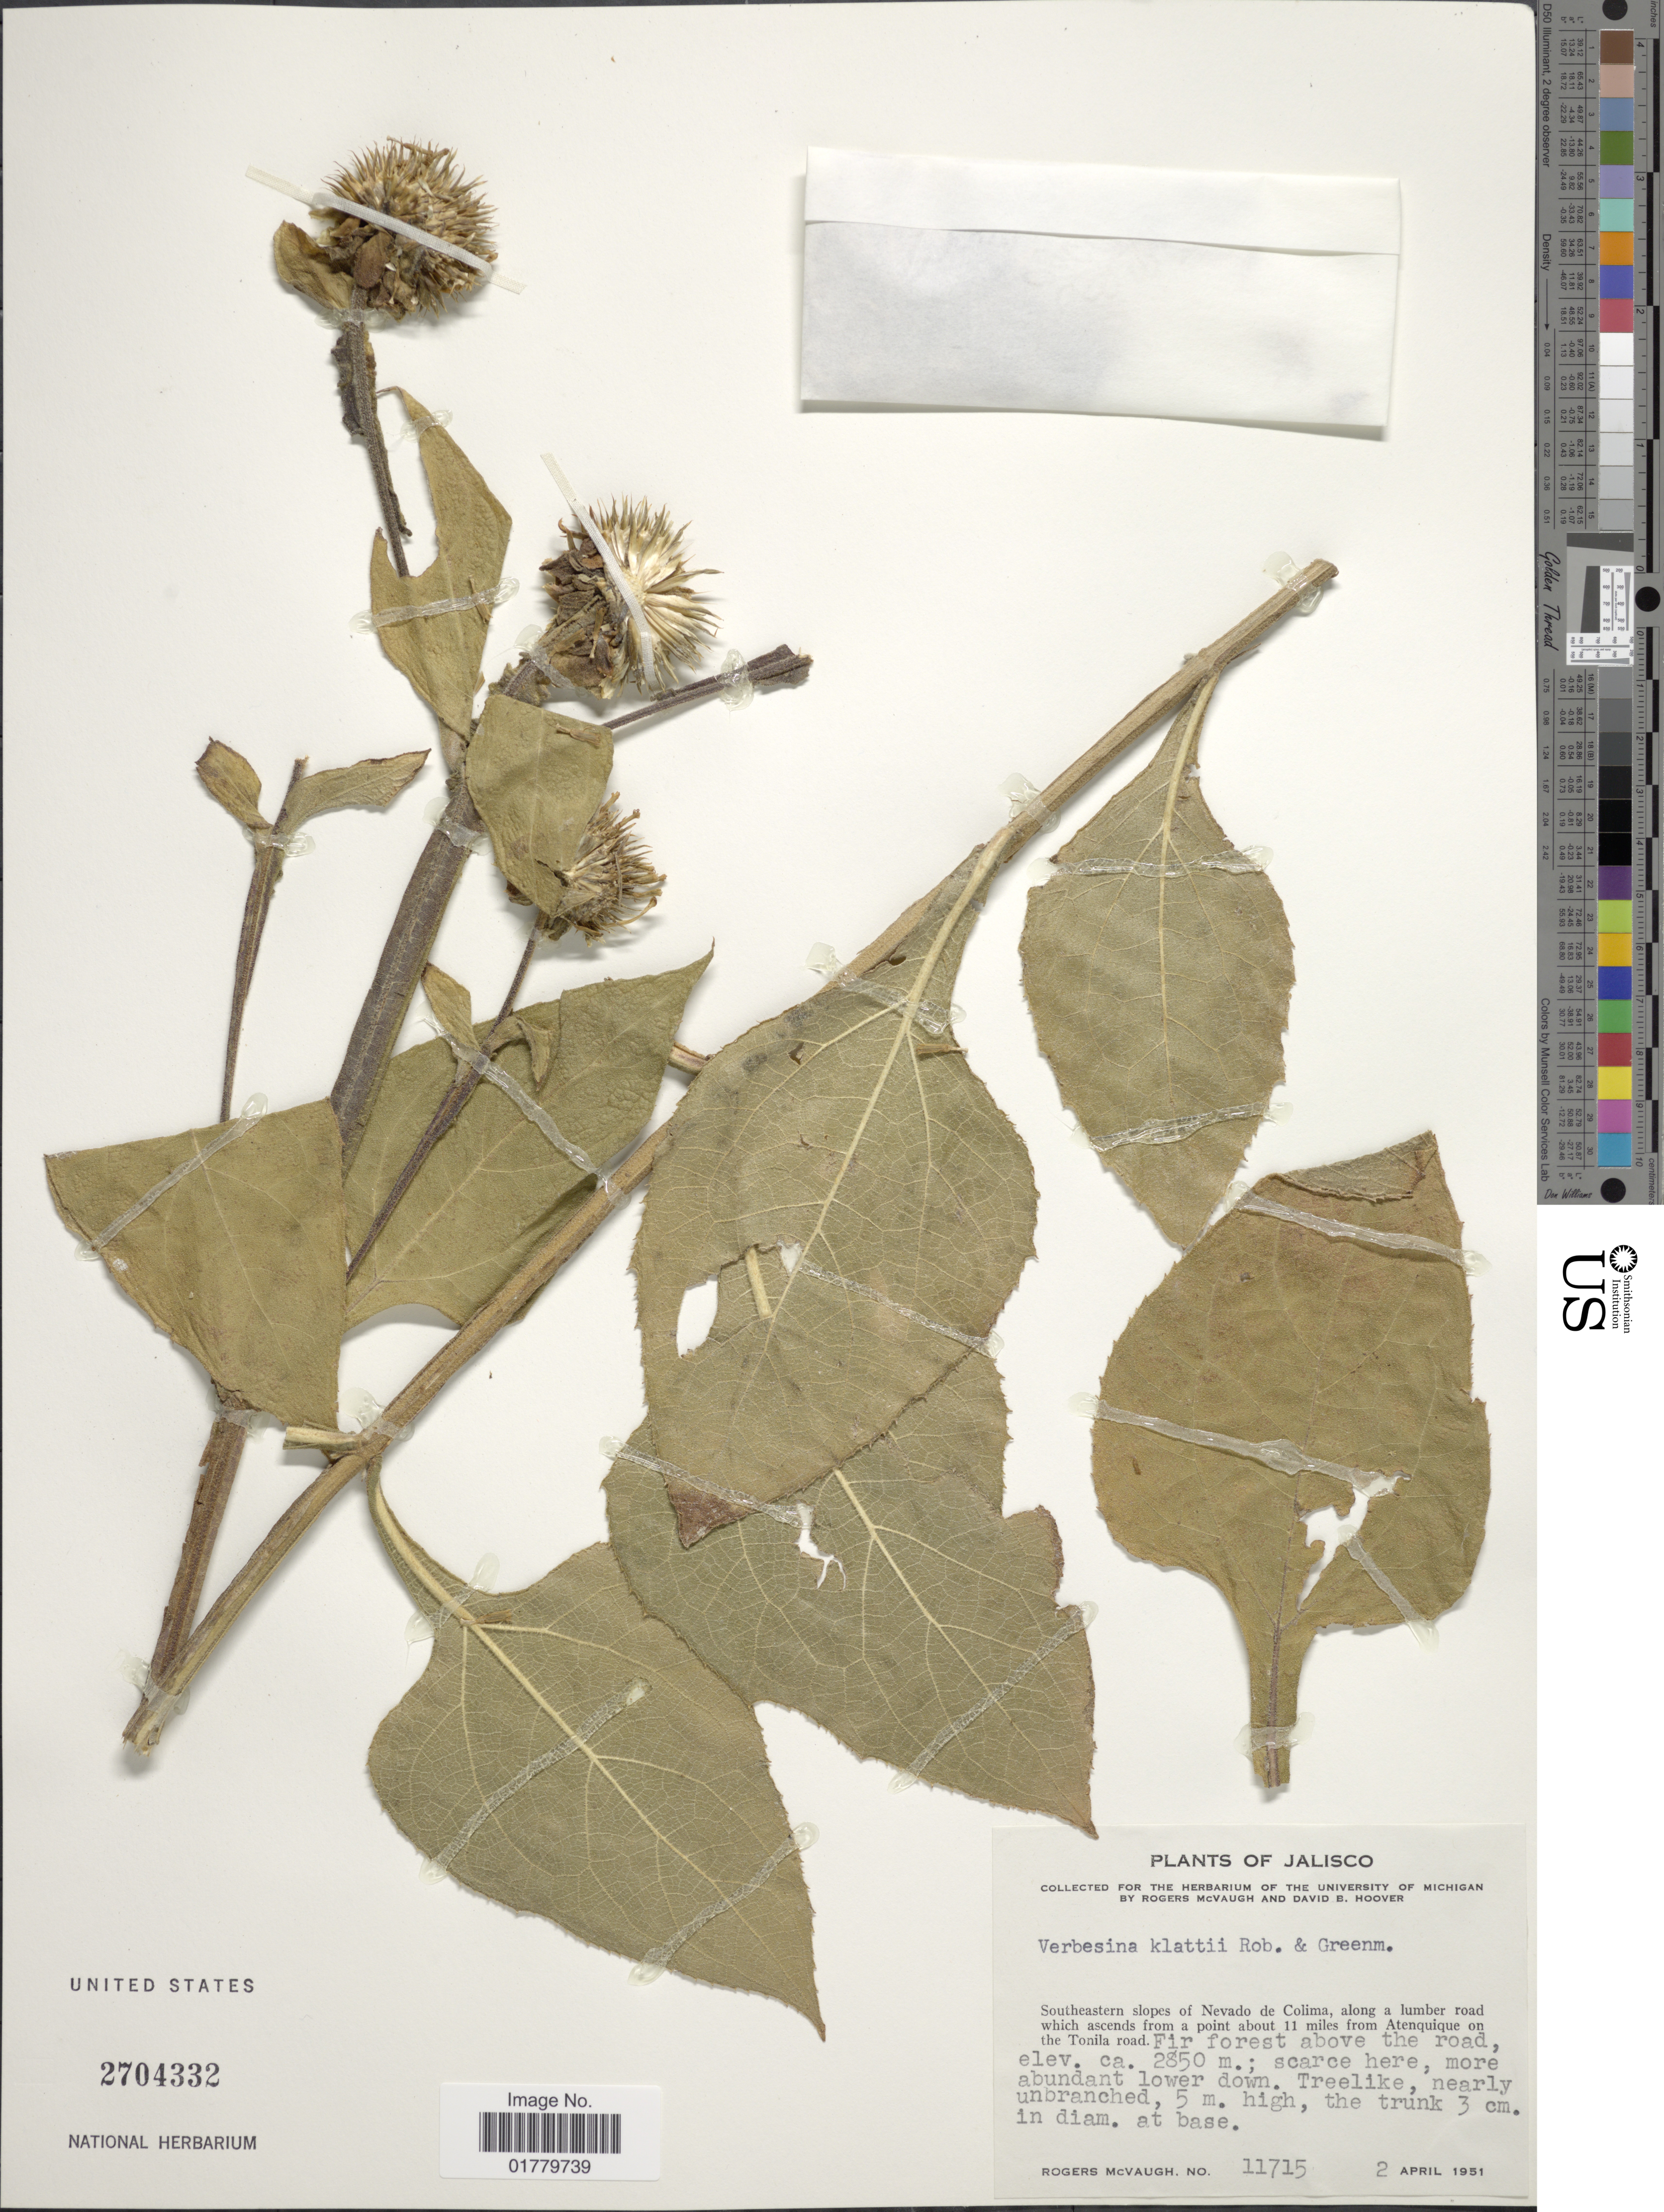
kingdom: Plantae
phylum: Tracheophyta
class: Magnoliopsida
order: Asterales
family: Asteraceae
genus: Verbesina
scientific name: Verbesina klattii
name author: B.L. Rob. & Greenm.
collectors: R. McVaugh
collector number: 11715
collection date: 1951-04-02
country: Mexico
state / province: Jalisco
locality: Southeastern slopes of Nevado de Colima, along a lumber road which ascends from a point about 11 miles from Atenquique on the Tonila road. Fir forest above the road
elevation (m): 2850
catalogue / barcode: US 2704332